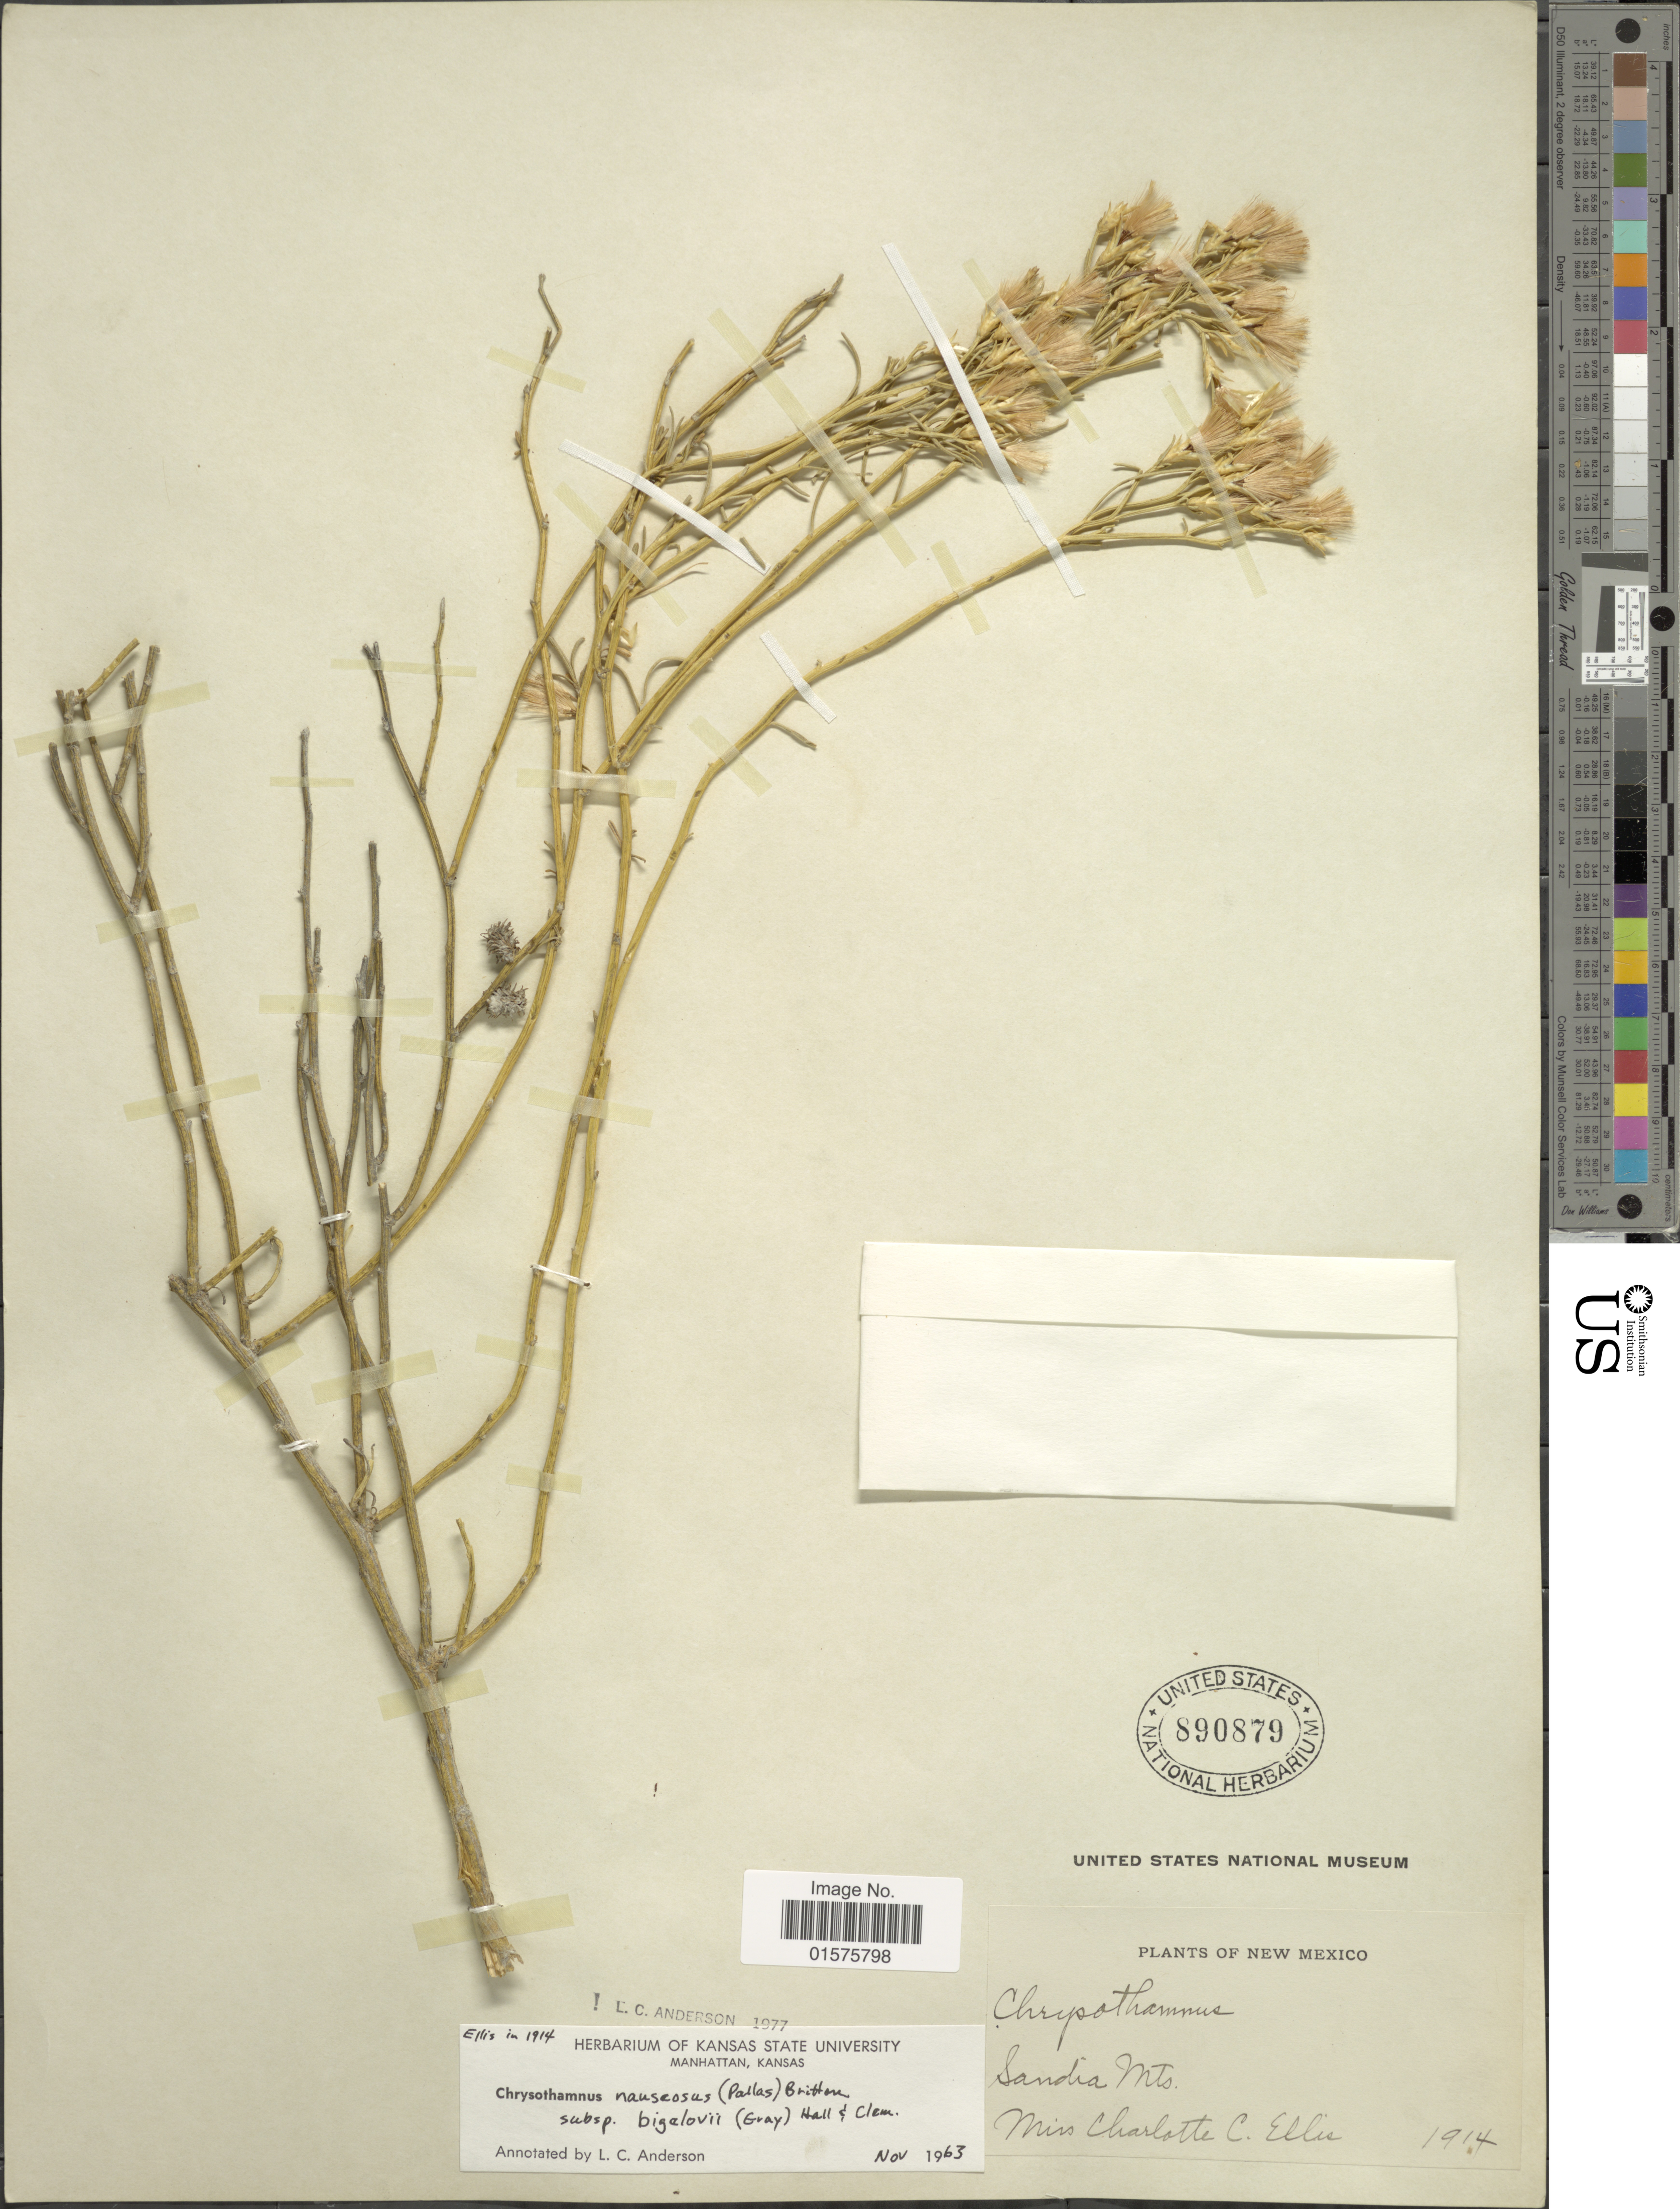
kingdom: Plantae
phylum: Tracheophyta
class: Magnoliopsida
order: Asterales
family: Asteraceae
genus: Ericameria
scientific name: Ericameria nauseosa var. bigelovii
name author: (A. Gray) G.L. Nesom & G.I. Baird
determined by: Urbatsch, Lowell E., Curator (LSU), Louisiana State University (UNITED STATES)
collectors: C. C. Ellis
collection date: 1914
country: United States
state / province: New Mexico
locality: Sandia Mts.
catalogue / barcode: US 890879